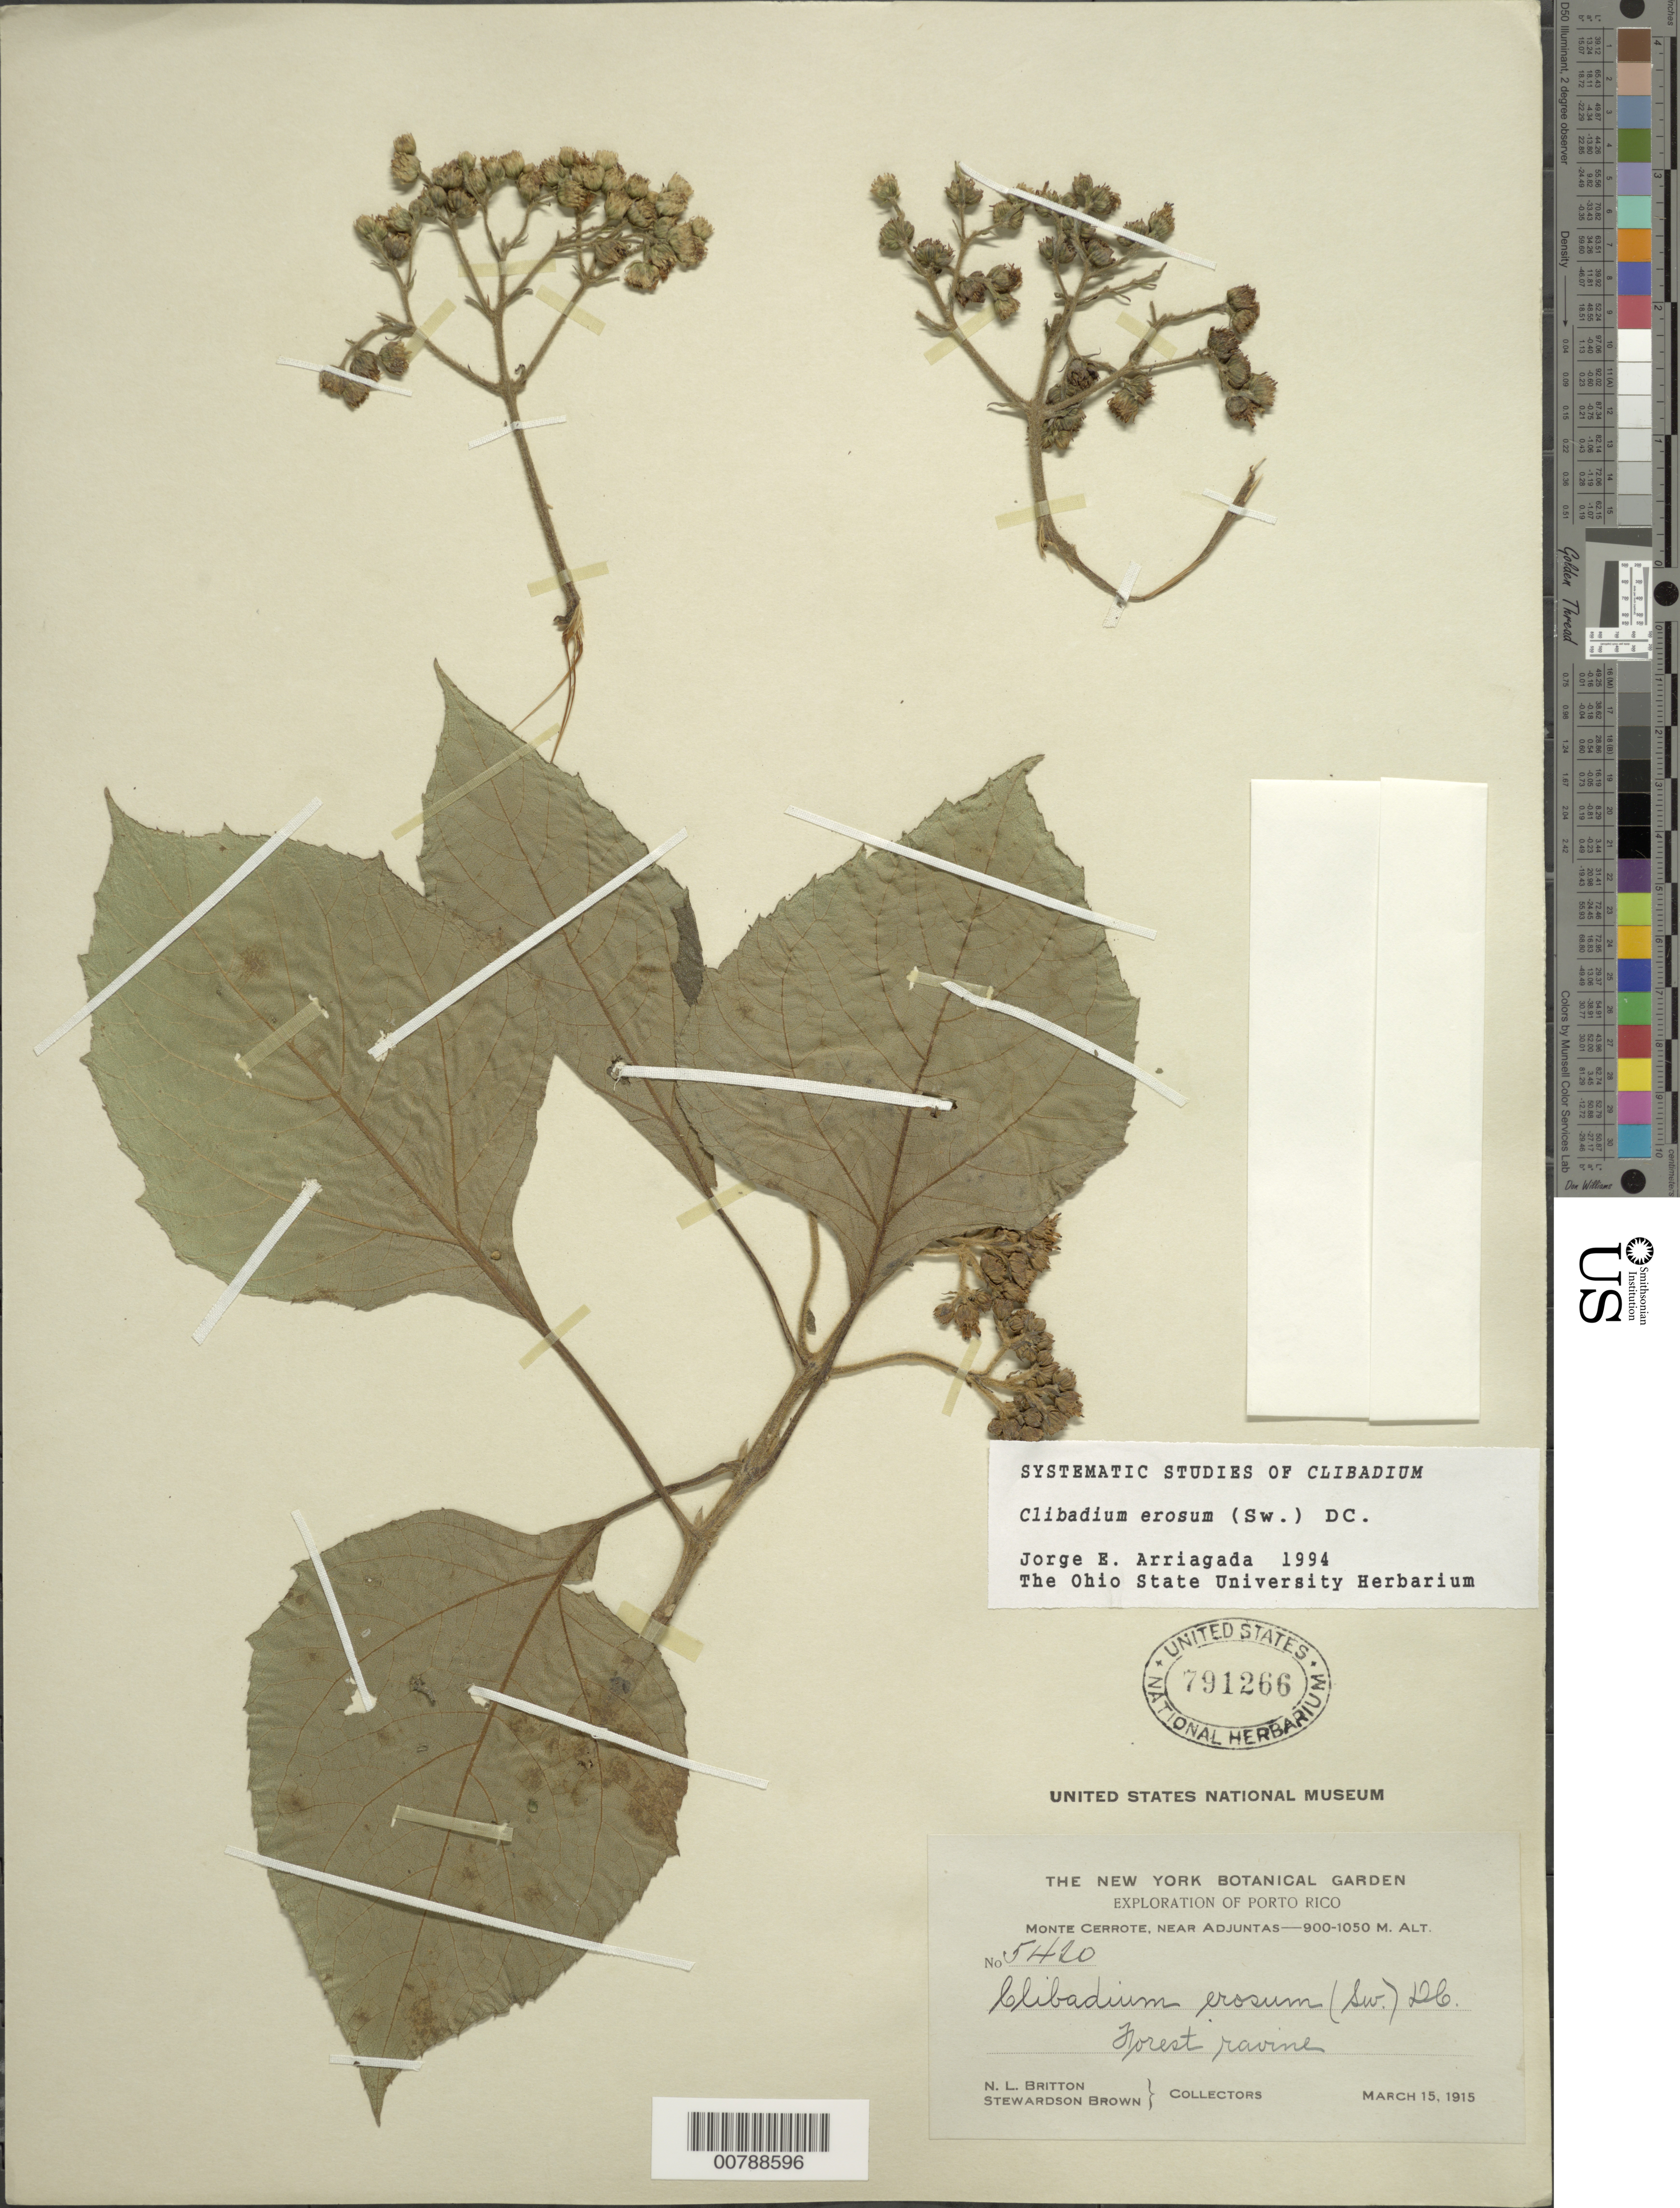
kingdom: Plantae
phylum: Tracheophyta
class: Magnoliopsida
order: Asterales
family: Asteraceae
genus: Clibadium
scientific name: Clibadium erosum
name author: (Sw.) DC.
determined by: Arriagada, J. E.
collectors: N. Britton & S. Brown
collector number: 5420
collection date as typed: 15 Mar 1915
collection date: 1915-03-15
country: Puerto Rico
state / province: Adjuntas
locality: Monte Cerrote, near Adjuntas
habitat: Forest ravine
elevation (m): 900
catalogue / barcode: US 791266